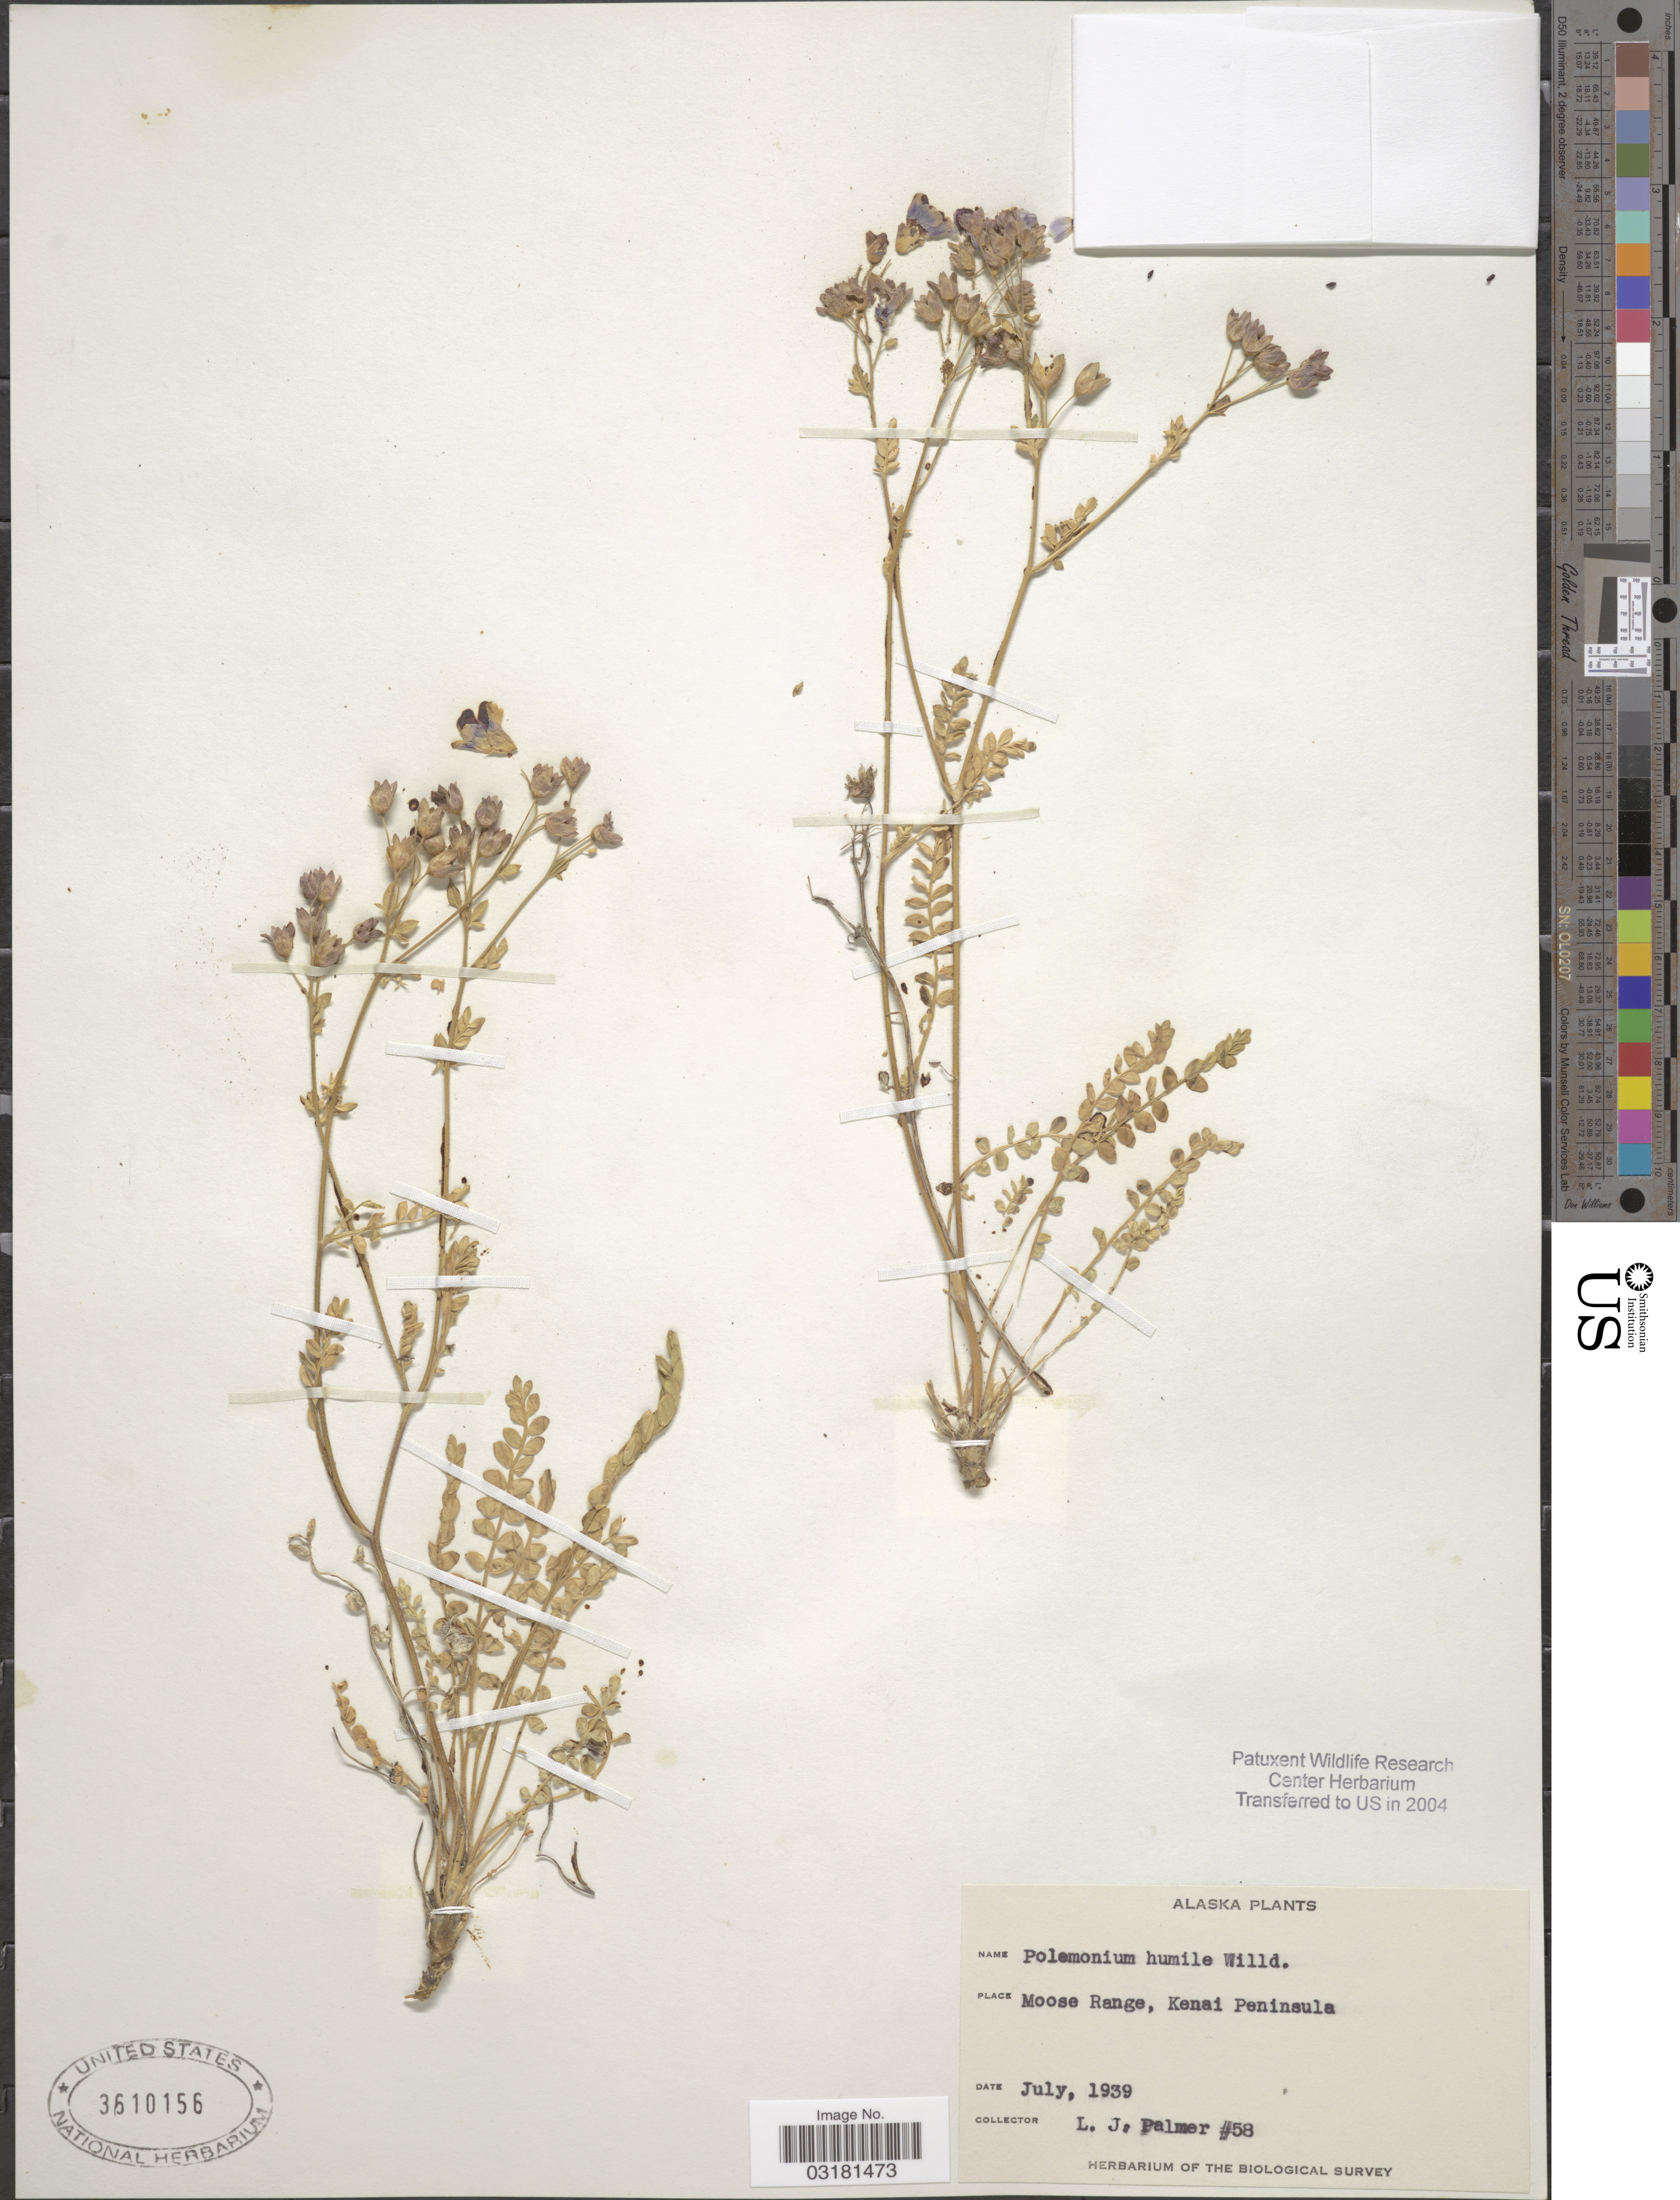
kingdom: Plantae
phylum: Tracheophyta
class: Magnoliopsida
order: Ericales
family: Polemoniaceae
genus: Polemonium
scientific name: Polemonium humile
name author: Willd. ex Roem. & Schult.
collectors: L. J. Palmer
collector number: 58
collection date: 1939-07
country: United States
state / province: Alaska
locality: Moose Range, Kenai Peninsula.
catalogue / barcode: US 3610156